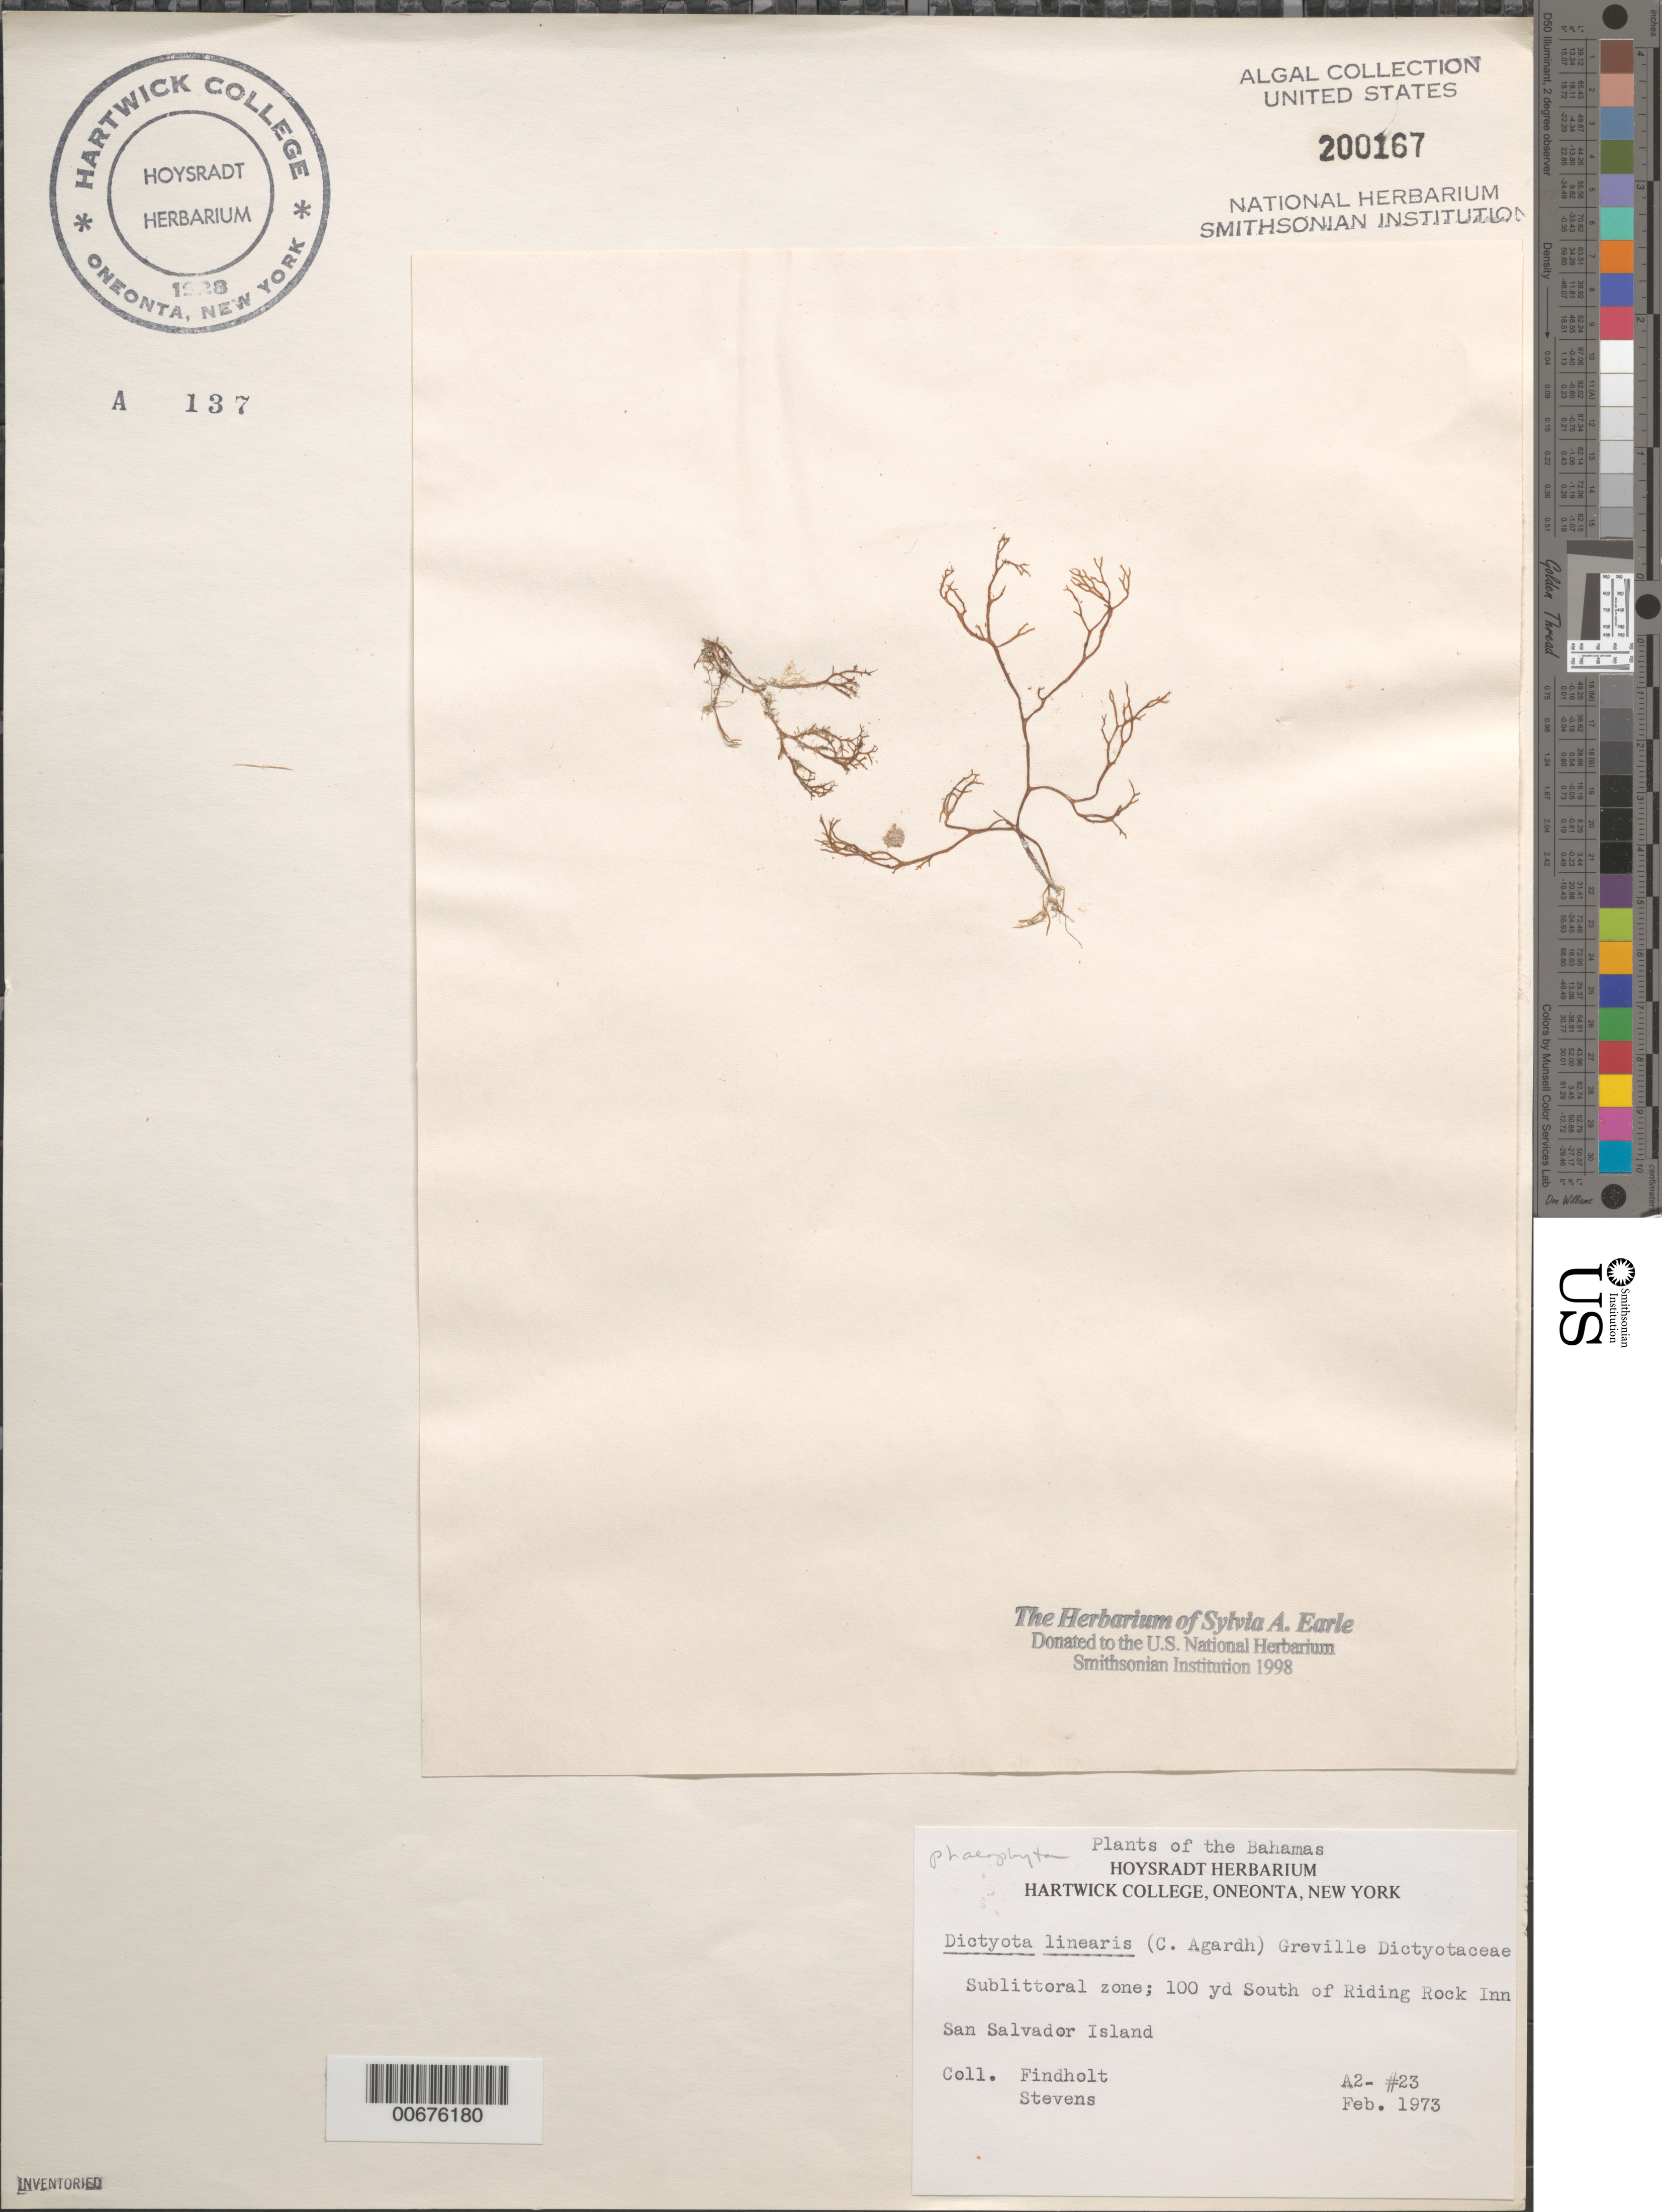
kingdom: Chromista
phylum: Ochrophyta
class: Phaeophyceae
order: Dictyotales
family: Dictyotaceae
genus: Dictyota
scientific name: Dictyota linearis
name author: (C. Agardh) Grev.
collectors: -. Findholt & -- Stevens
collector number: A2-23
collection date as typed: Feb 1973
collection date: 1973-02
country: Bahamas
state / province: San Salvador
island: San Salvador Island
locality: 100 yards south of Riding Rock Inn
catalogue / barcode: US 200167